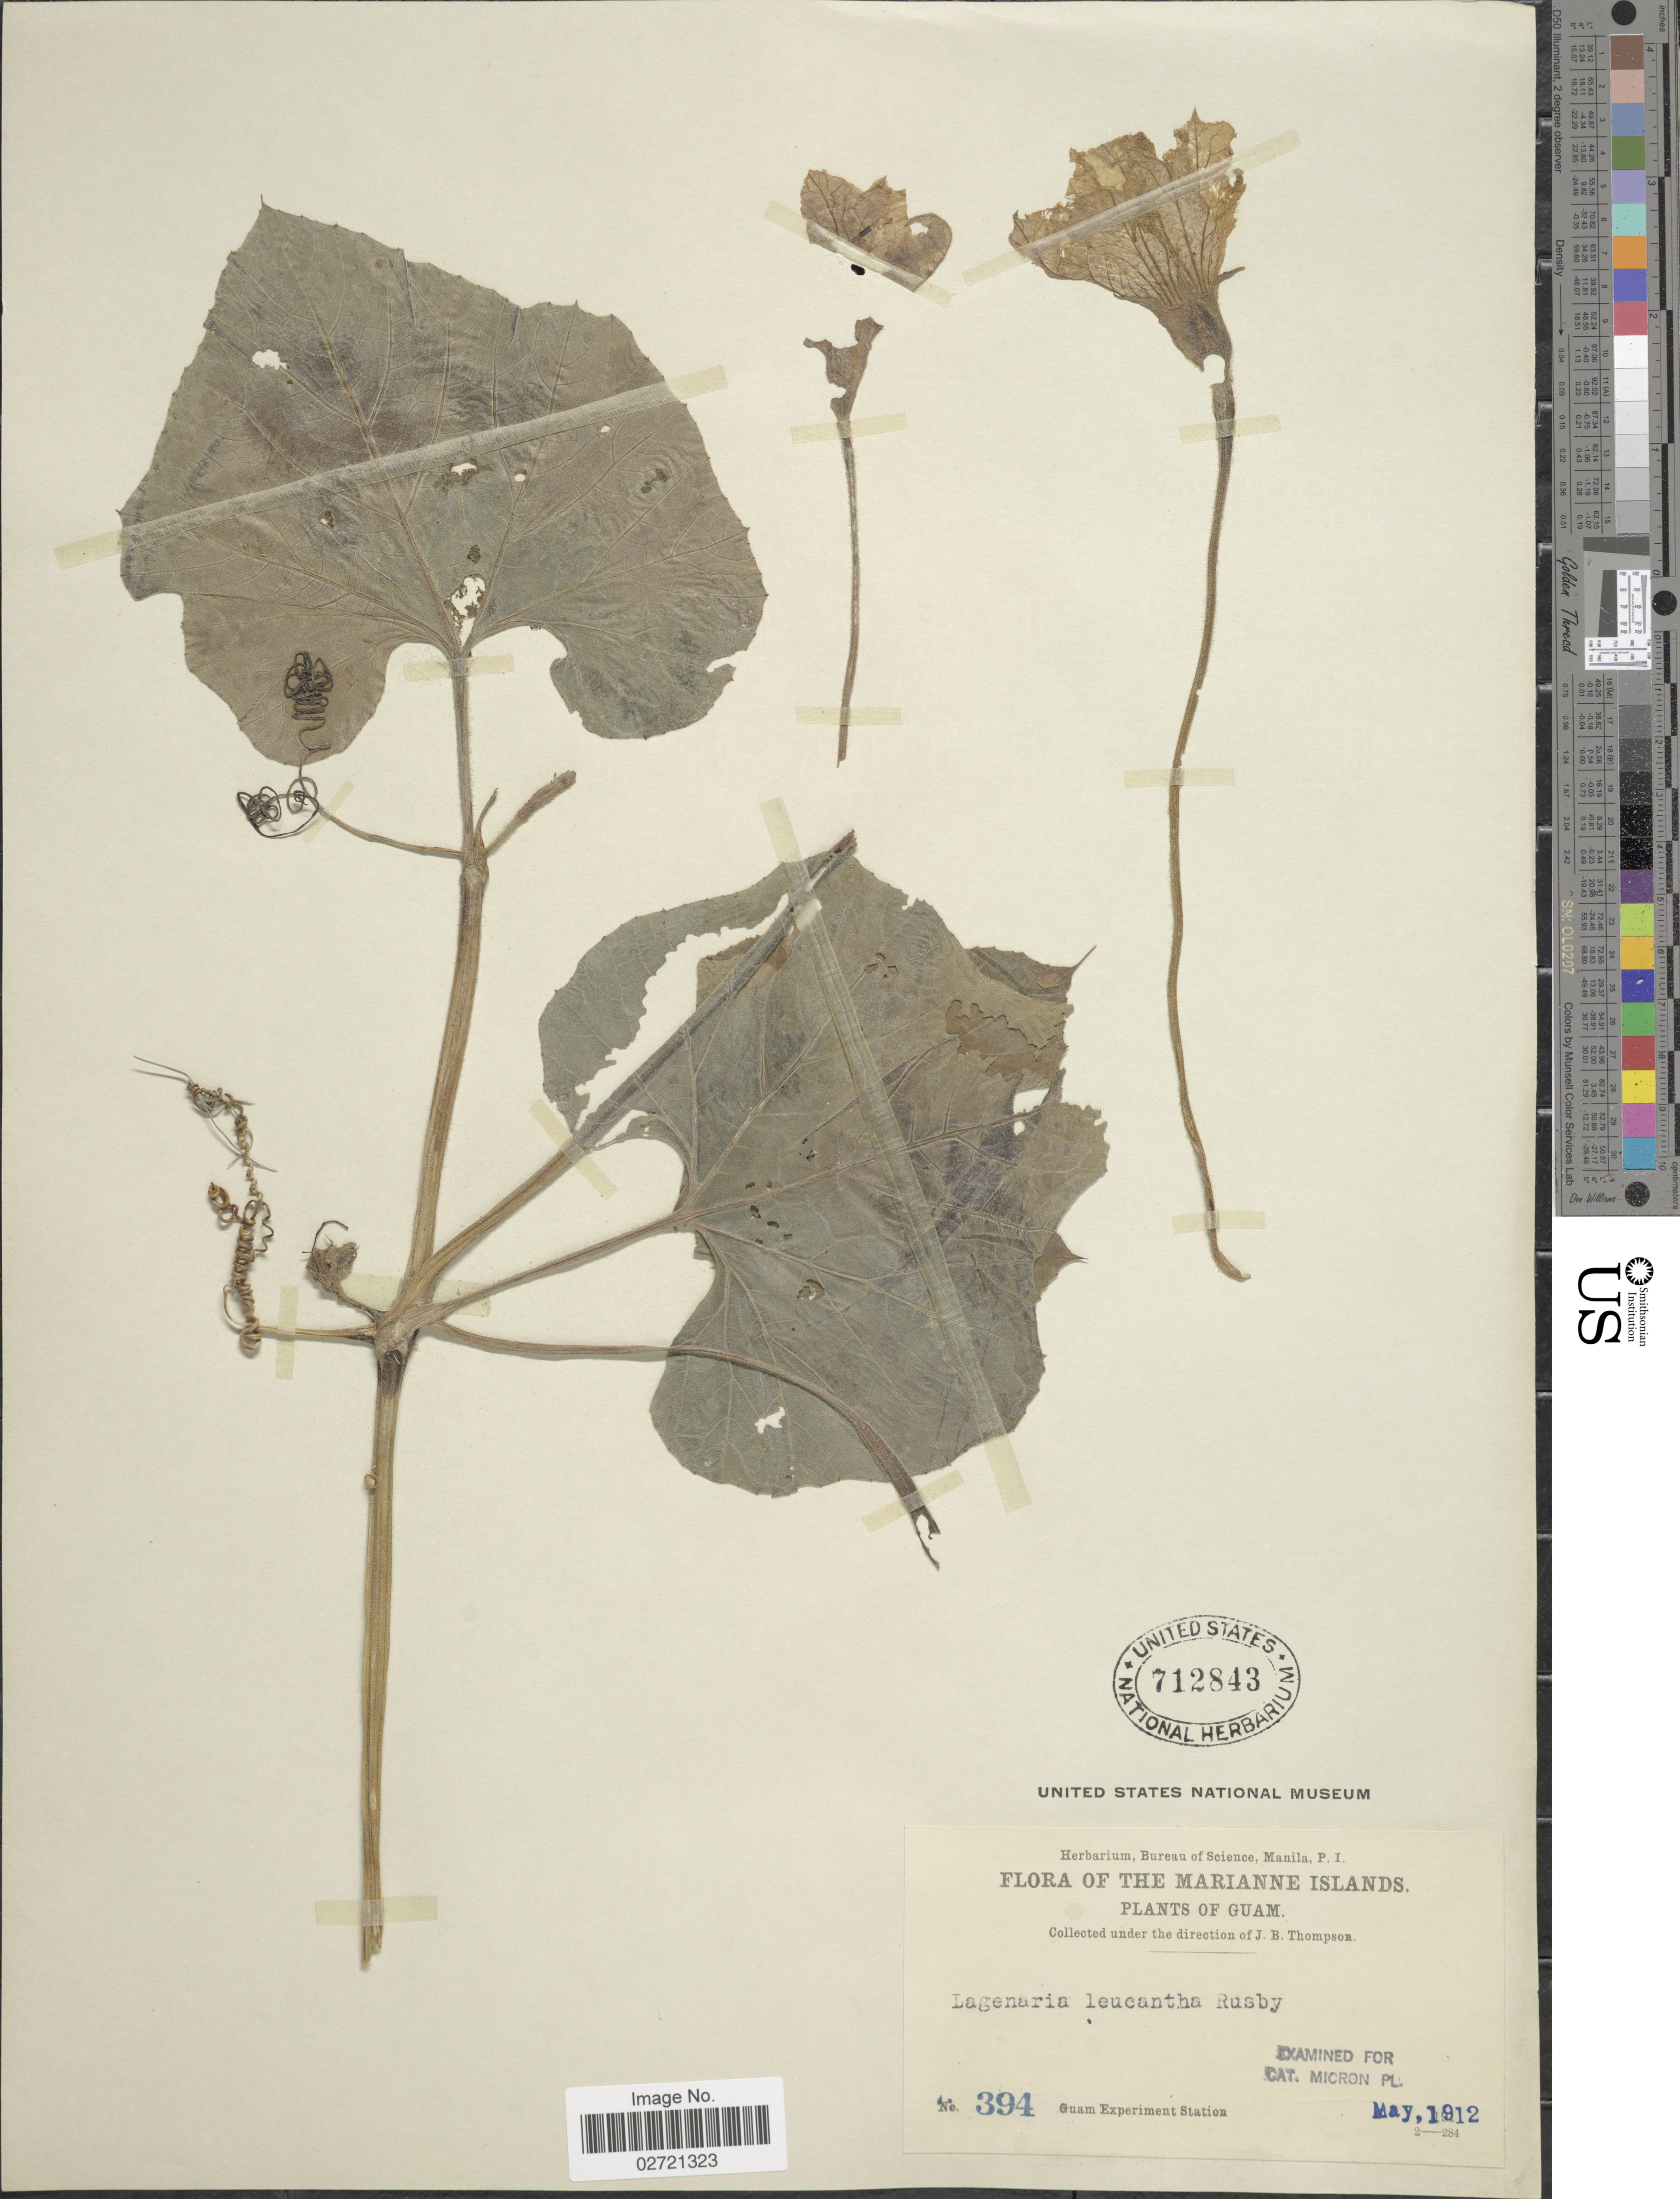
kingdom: Plantae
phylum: Tracheophyta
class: Magnoliopsida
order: Cucurbitales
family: Cucurbitaceae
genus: Lagenaria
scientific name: Lagenaria siceraria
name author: (Molina) Standl.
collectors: Guam Exp. Sta.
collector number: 394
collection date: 1912-05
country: Guam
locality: The Marianne Islands, Guam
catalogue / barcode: US 712843